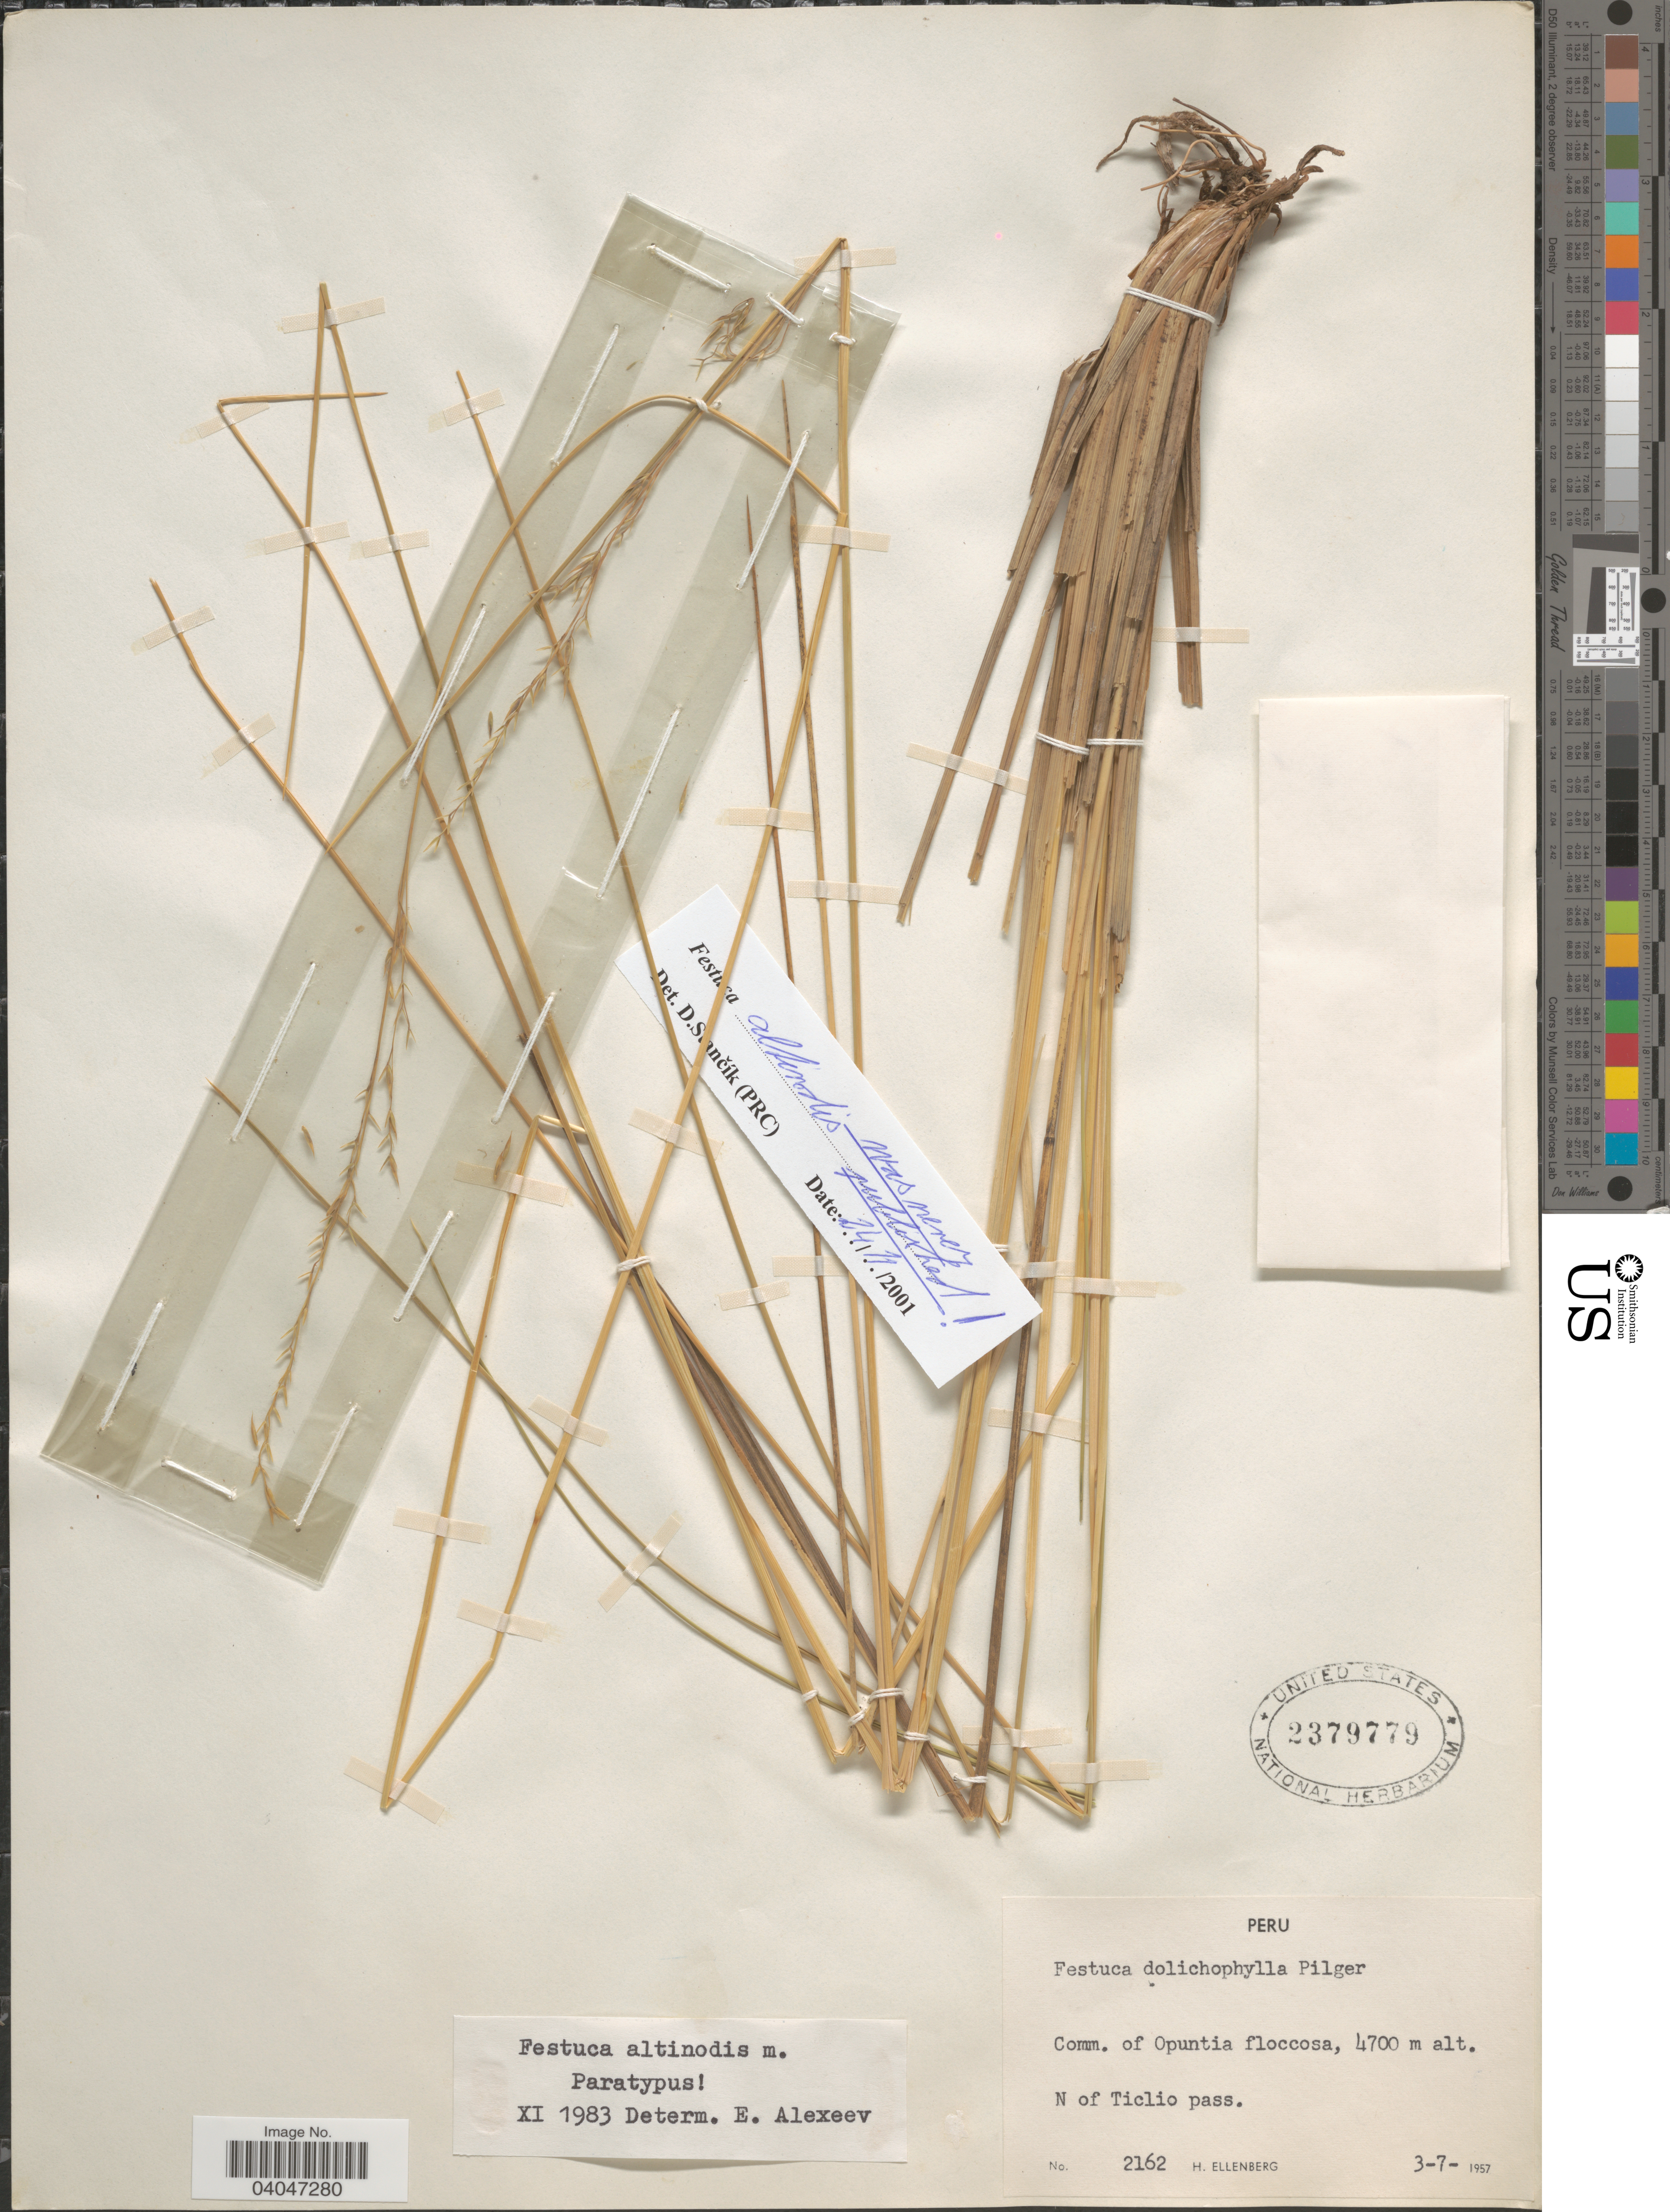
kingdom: Plantae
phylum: Tracheophyta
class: Liliopsida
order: Poales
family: Poaceae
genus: Festuca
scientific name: Festuca altinodis ined.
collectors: H. Ellenberg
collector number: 2162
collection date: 1957-07-03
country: Peru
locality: N of Ticlio pass.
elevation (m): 4700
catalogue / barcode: US 2379779